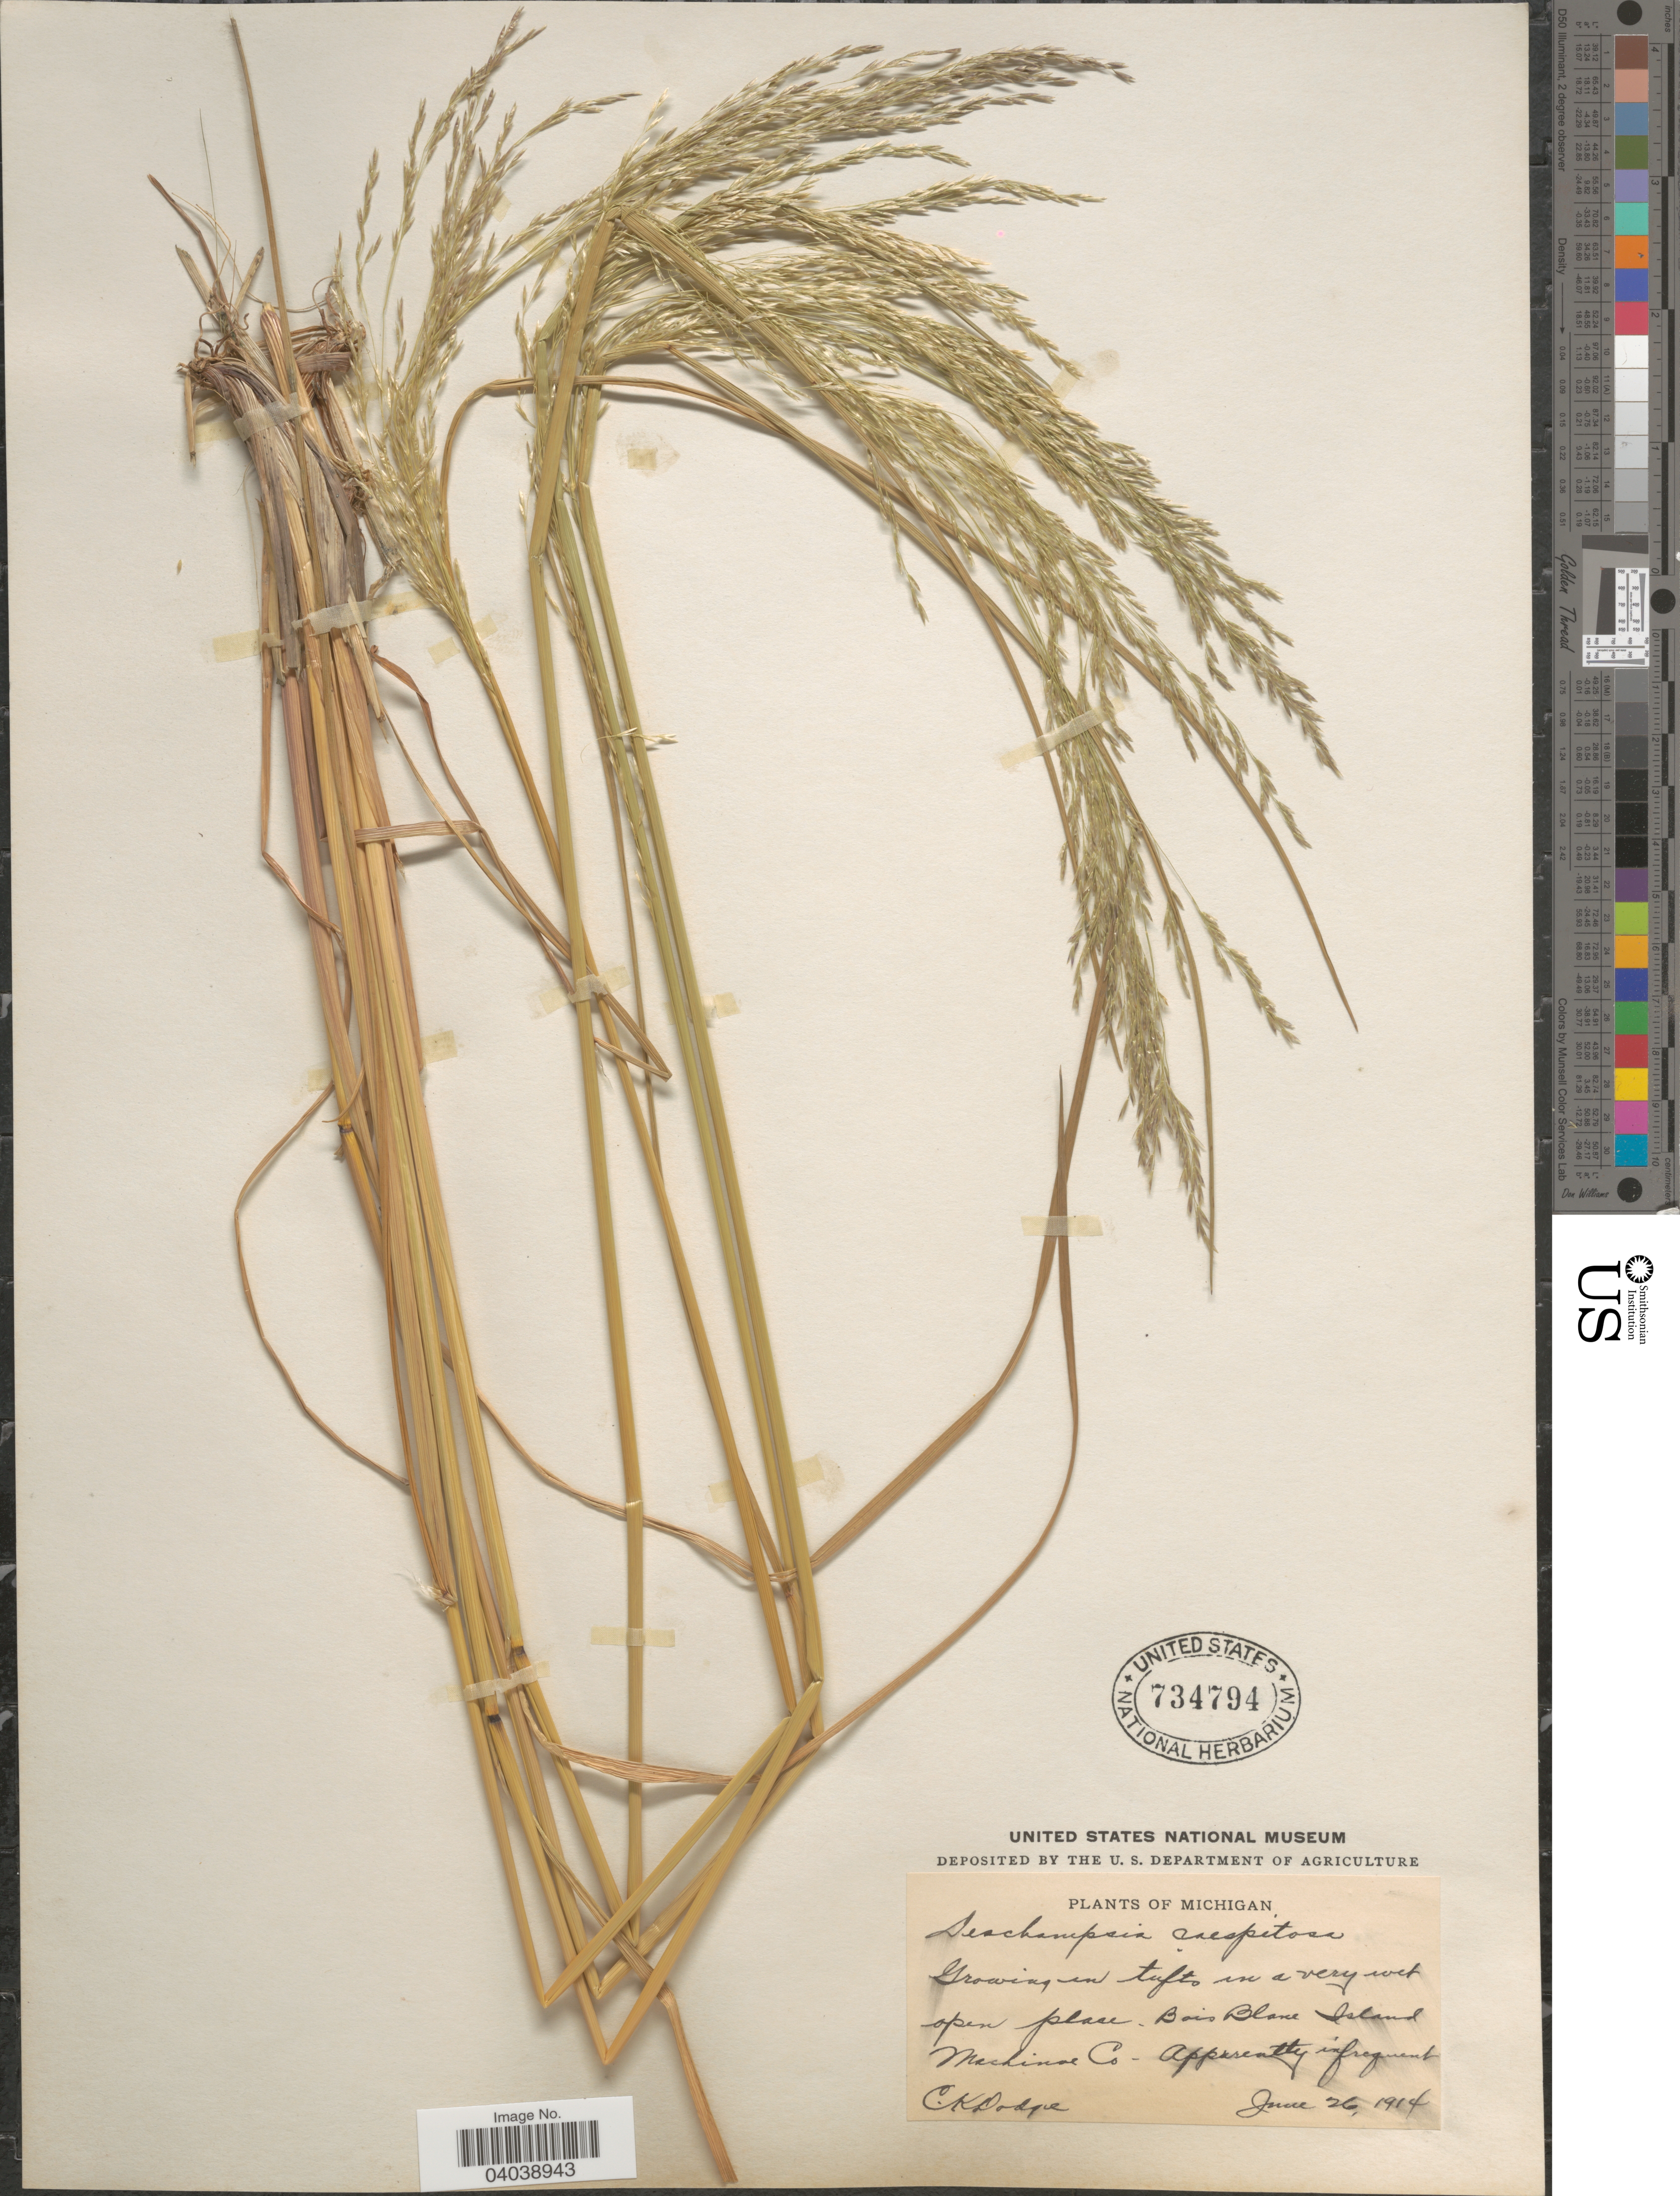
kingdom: Plantae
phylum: Tracheophyta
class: Liliopsida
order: Poales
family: Poaceae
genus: Deschampsia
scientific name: Deschampsia cespitosa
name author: (L.) P. Beauv.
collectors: C. Dodge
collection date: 1914-06-26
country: United States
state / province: Michigan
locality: In tufts in a very wet open place. Bois Blane Island. Mackinac Co.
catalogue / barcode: US 734794